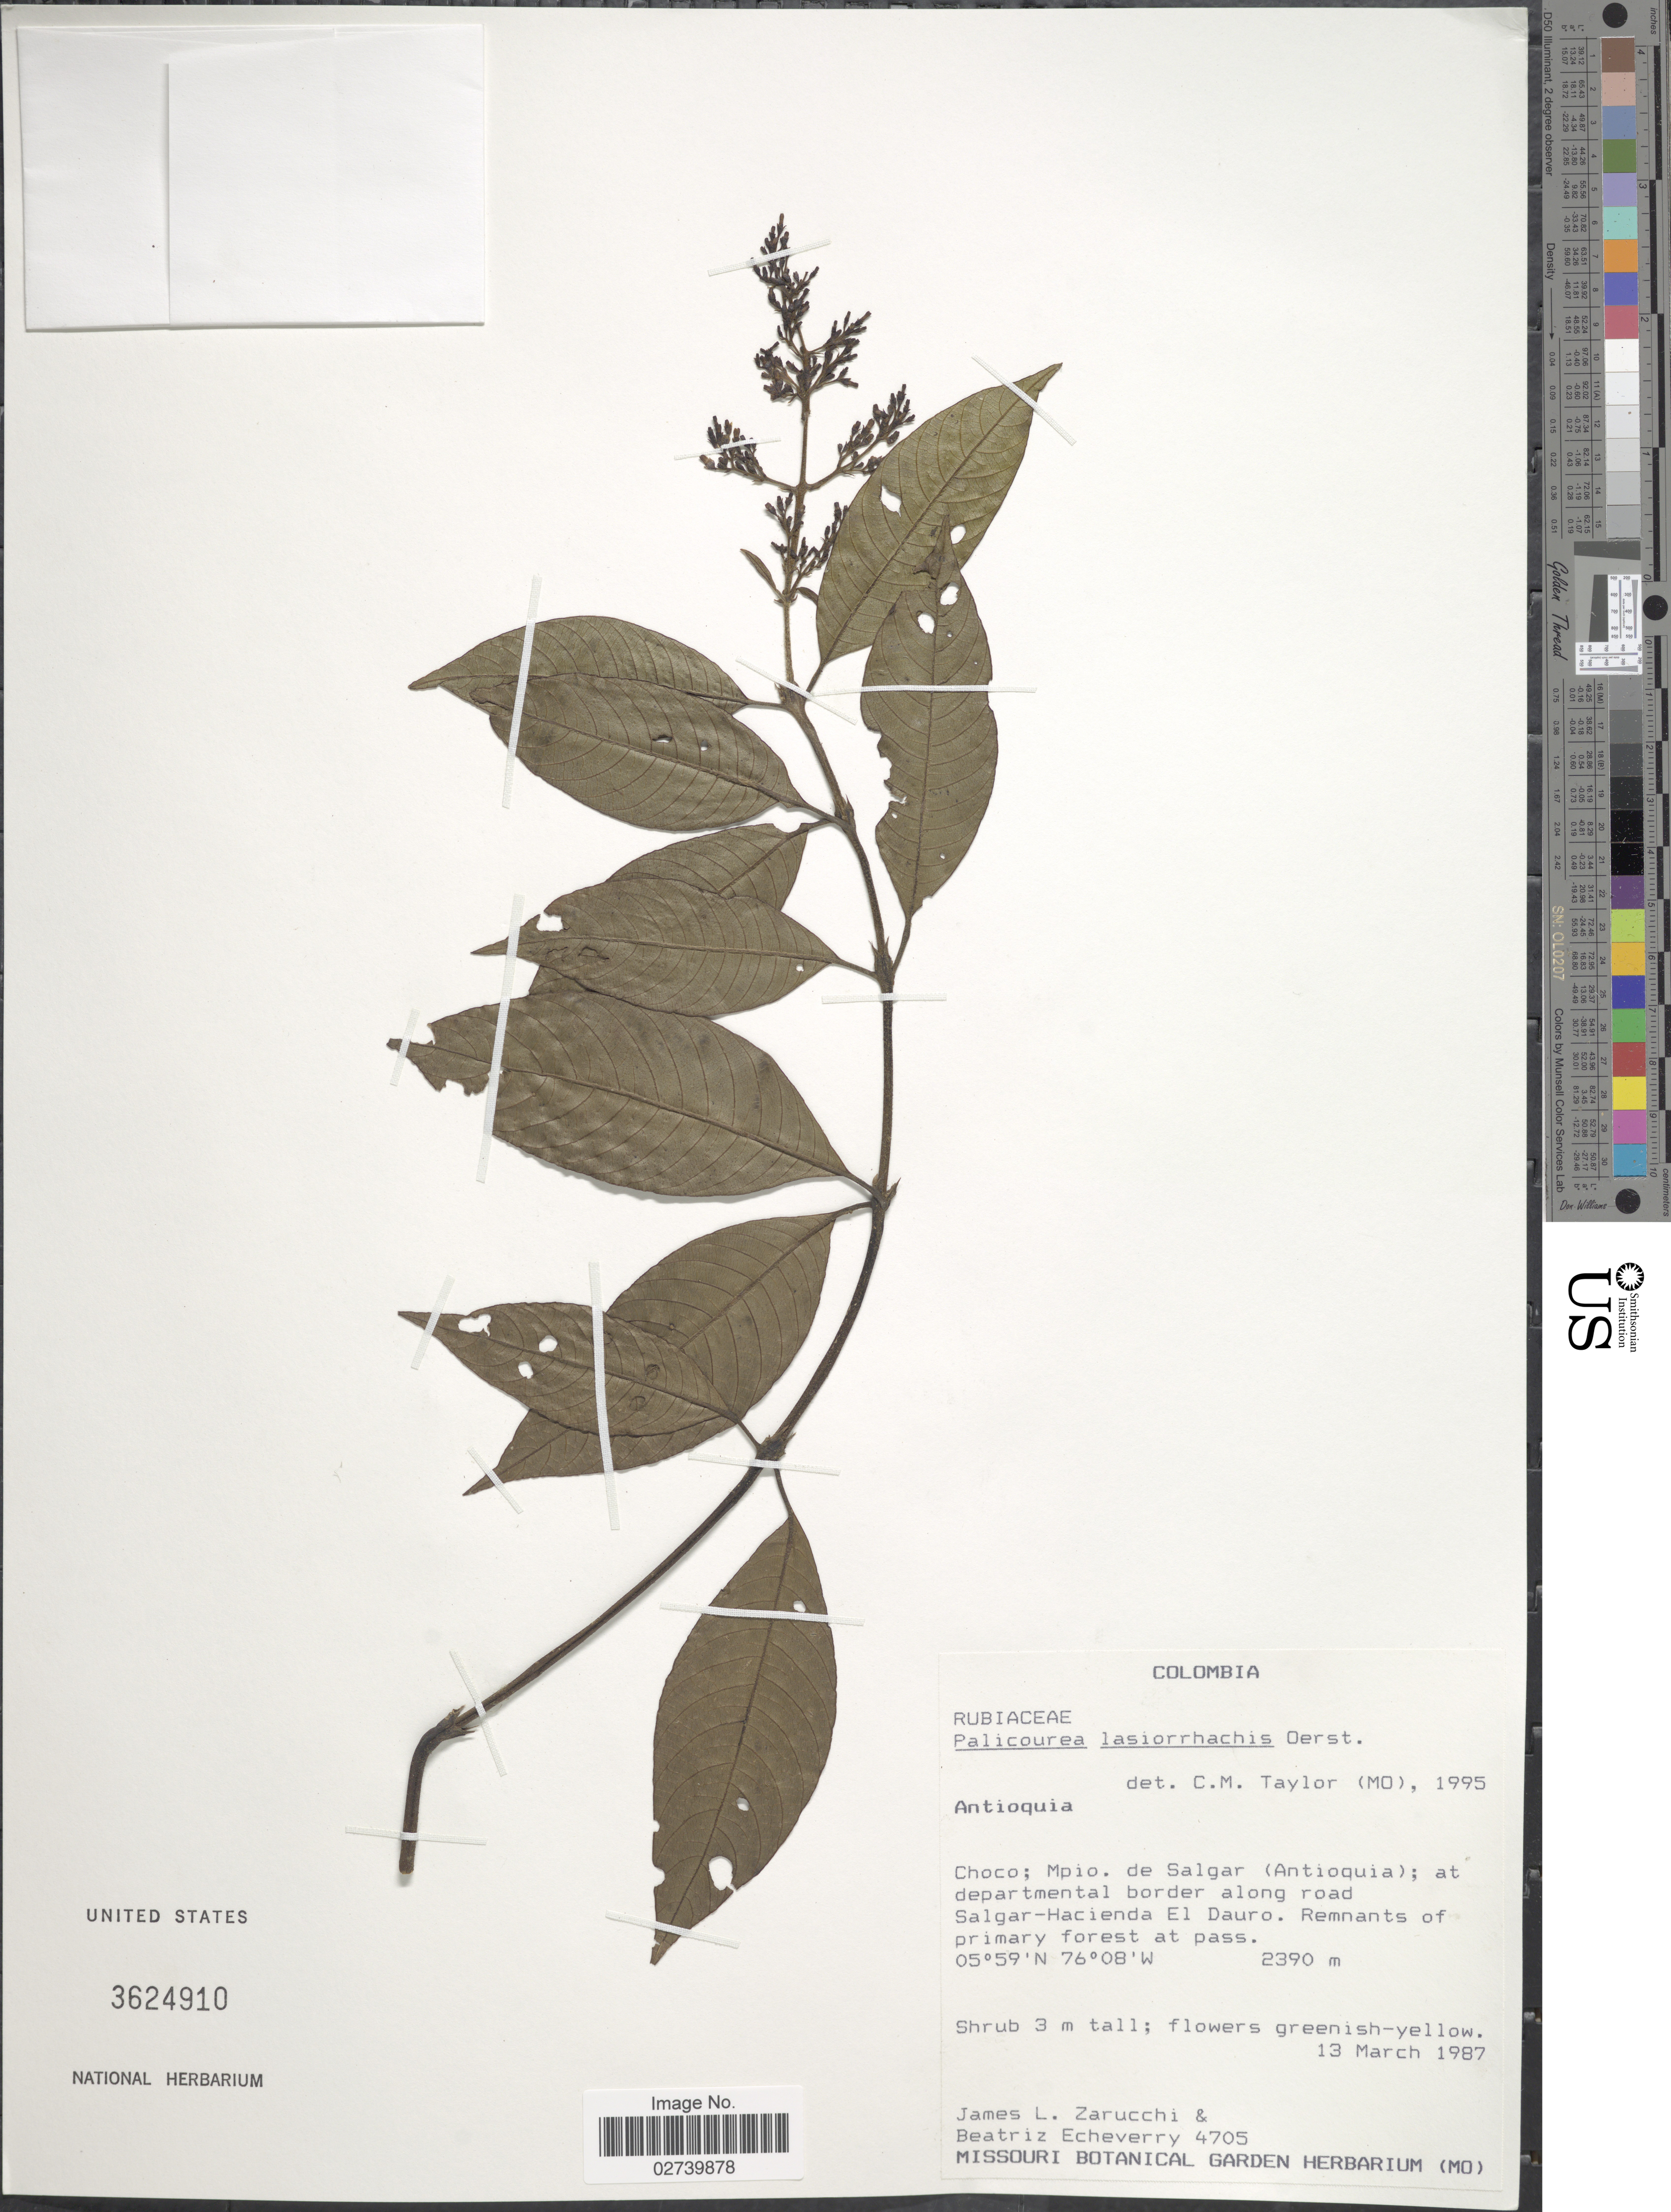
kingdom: Plantae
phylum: Tracheophyta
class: Magnoliopsida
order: Gentianales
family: Rubiaceae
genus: Palicourea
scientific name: Palicourea lasiorrhachis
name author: Oerst.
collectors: J. L. Zarucchi & B. Echeverry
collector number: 4705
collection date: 1987-03-13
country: Colombia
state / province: Antioquia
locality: Choco; Mpio. de Salgar (Antioquia); at departmental border along road Salgar-Hacienda El Dauro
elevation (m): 2390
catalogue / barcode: US 3624910